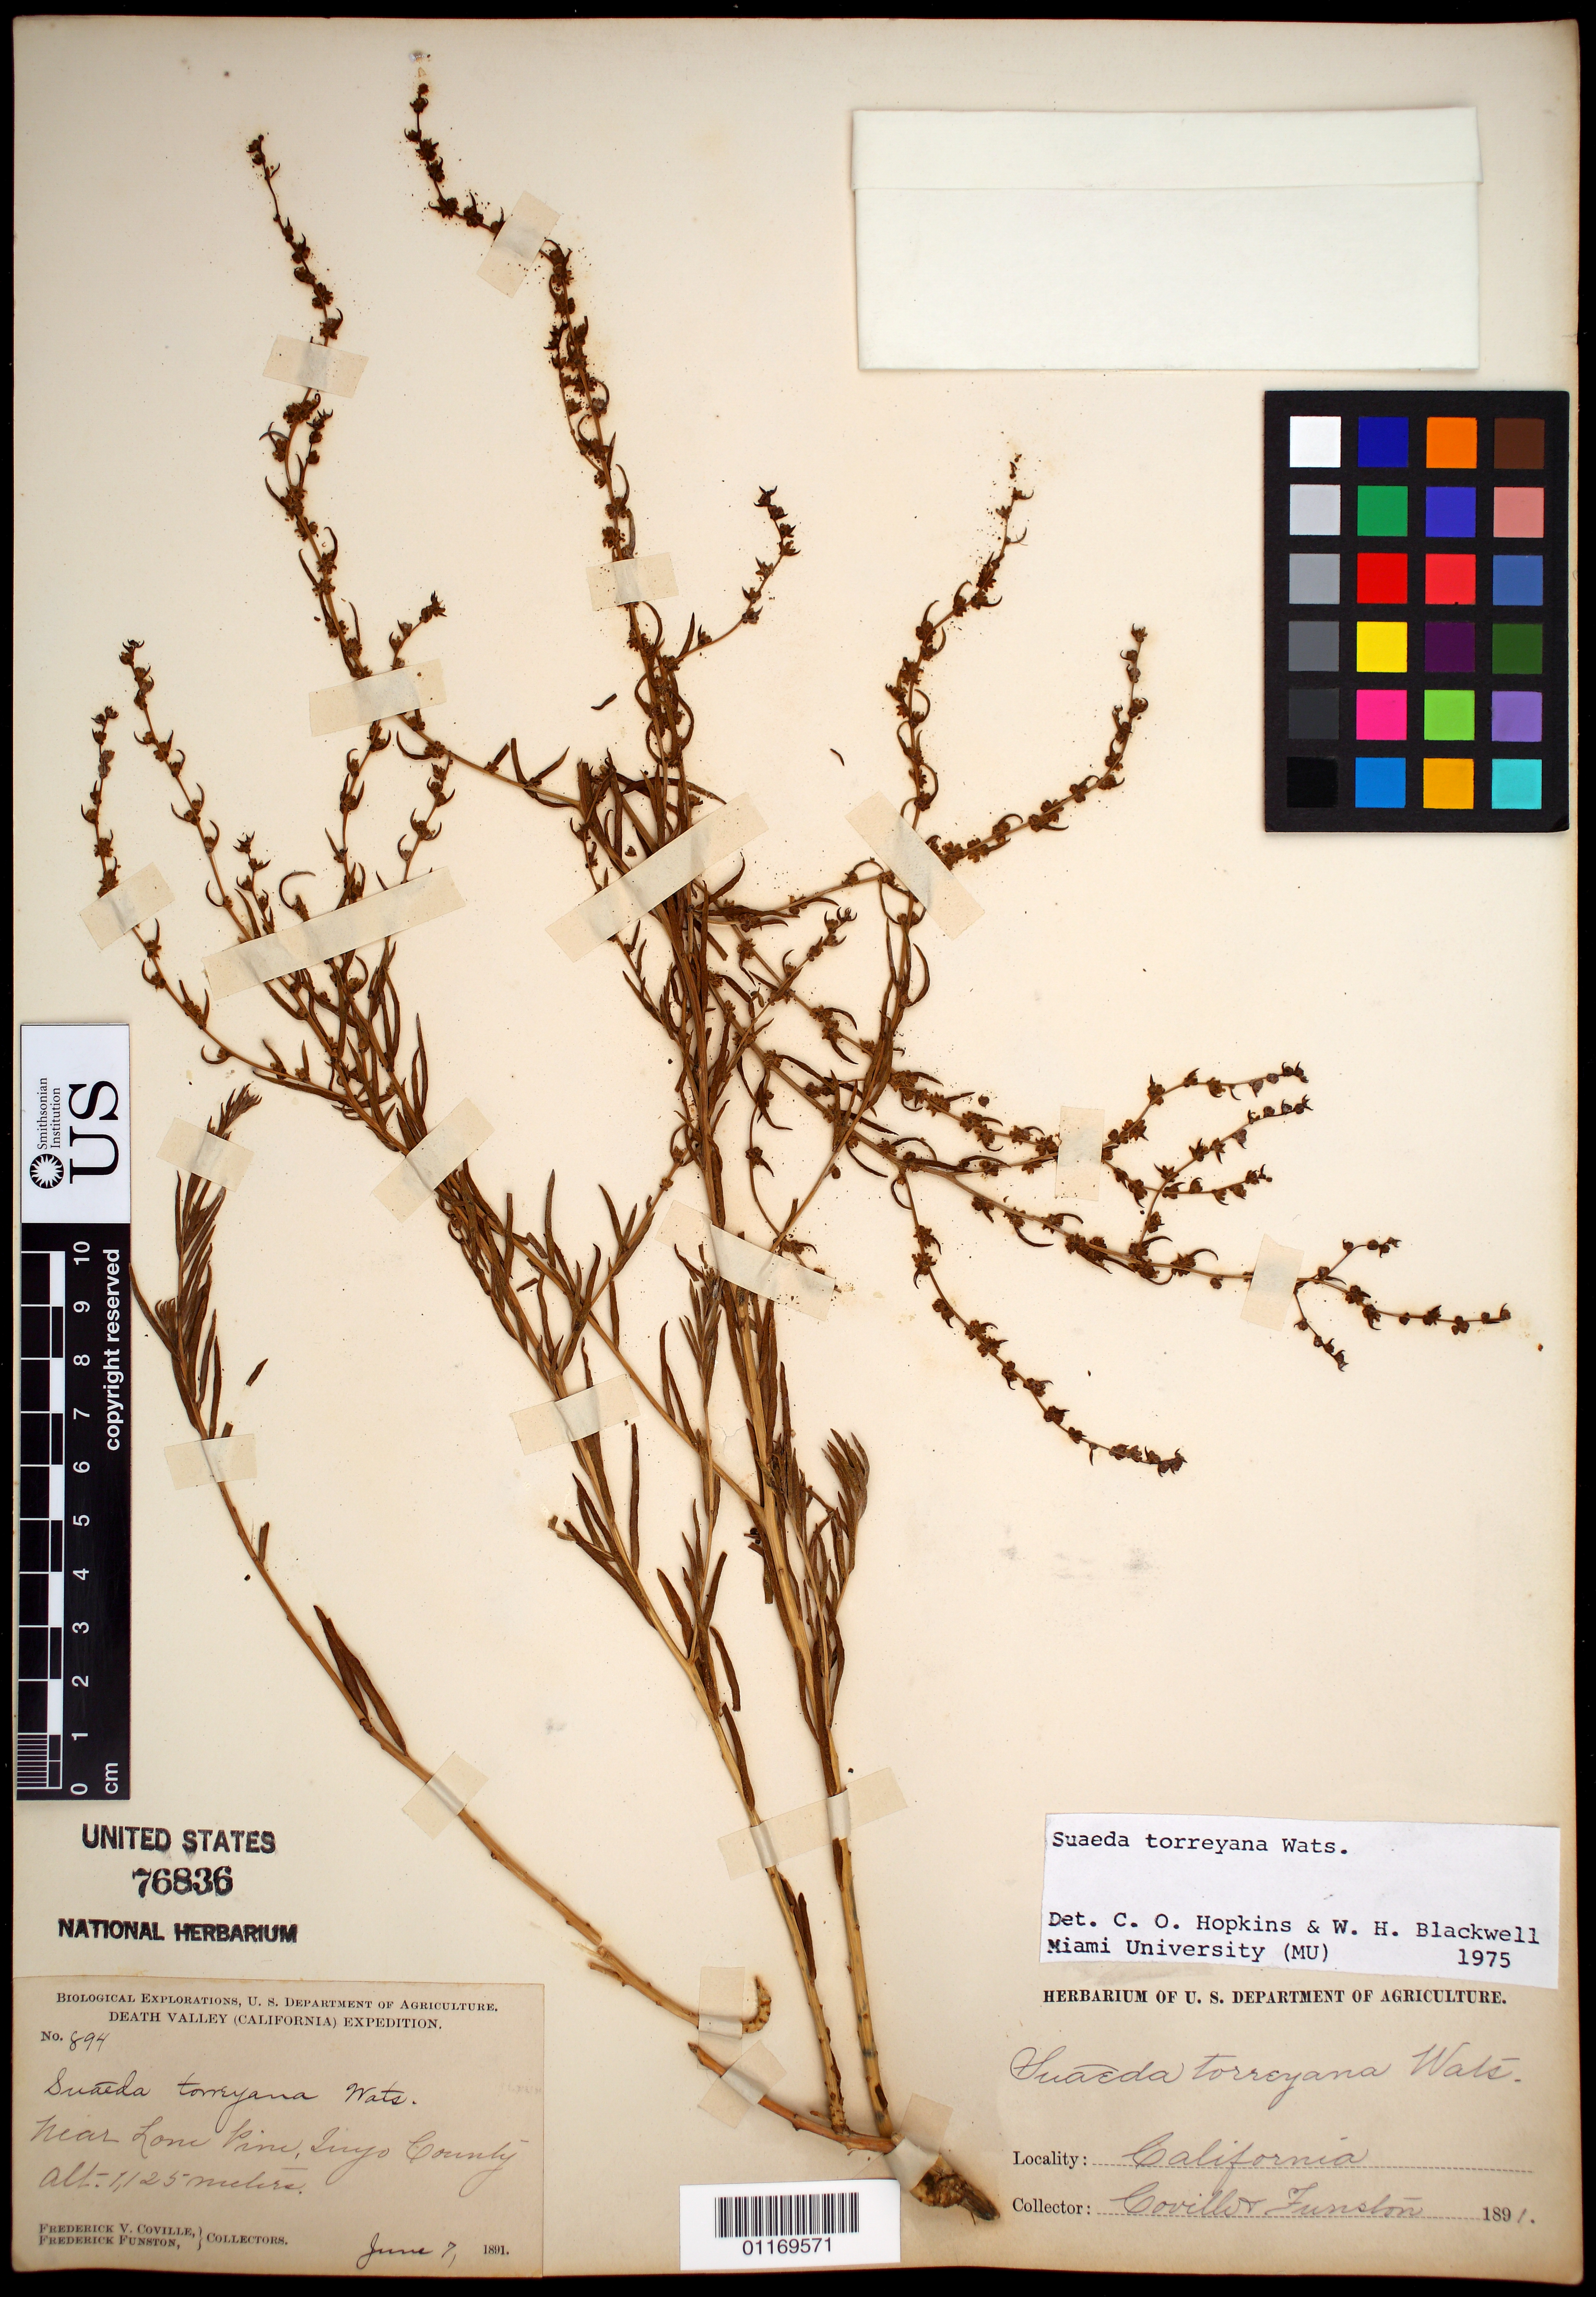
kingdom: Plantae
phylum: Tracheophyta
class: Magnoliopsida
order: Caryophyllales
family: Amaranthaceae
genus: Suaeda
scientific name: Suaeda torreyana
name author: S. Watson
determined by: Hopkins, C. O.; Blackwell, W. H.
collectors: F. V. Coville & F. Funston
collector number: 894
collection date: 1891-06-07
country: United States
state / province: California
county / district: Inyo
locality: Near Lone Pine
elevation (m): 1125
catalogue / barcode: US 76836